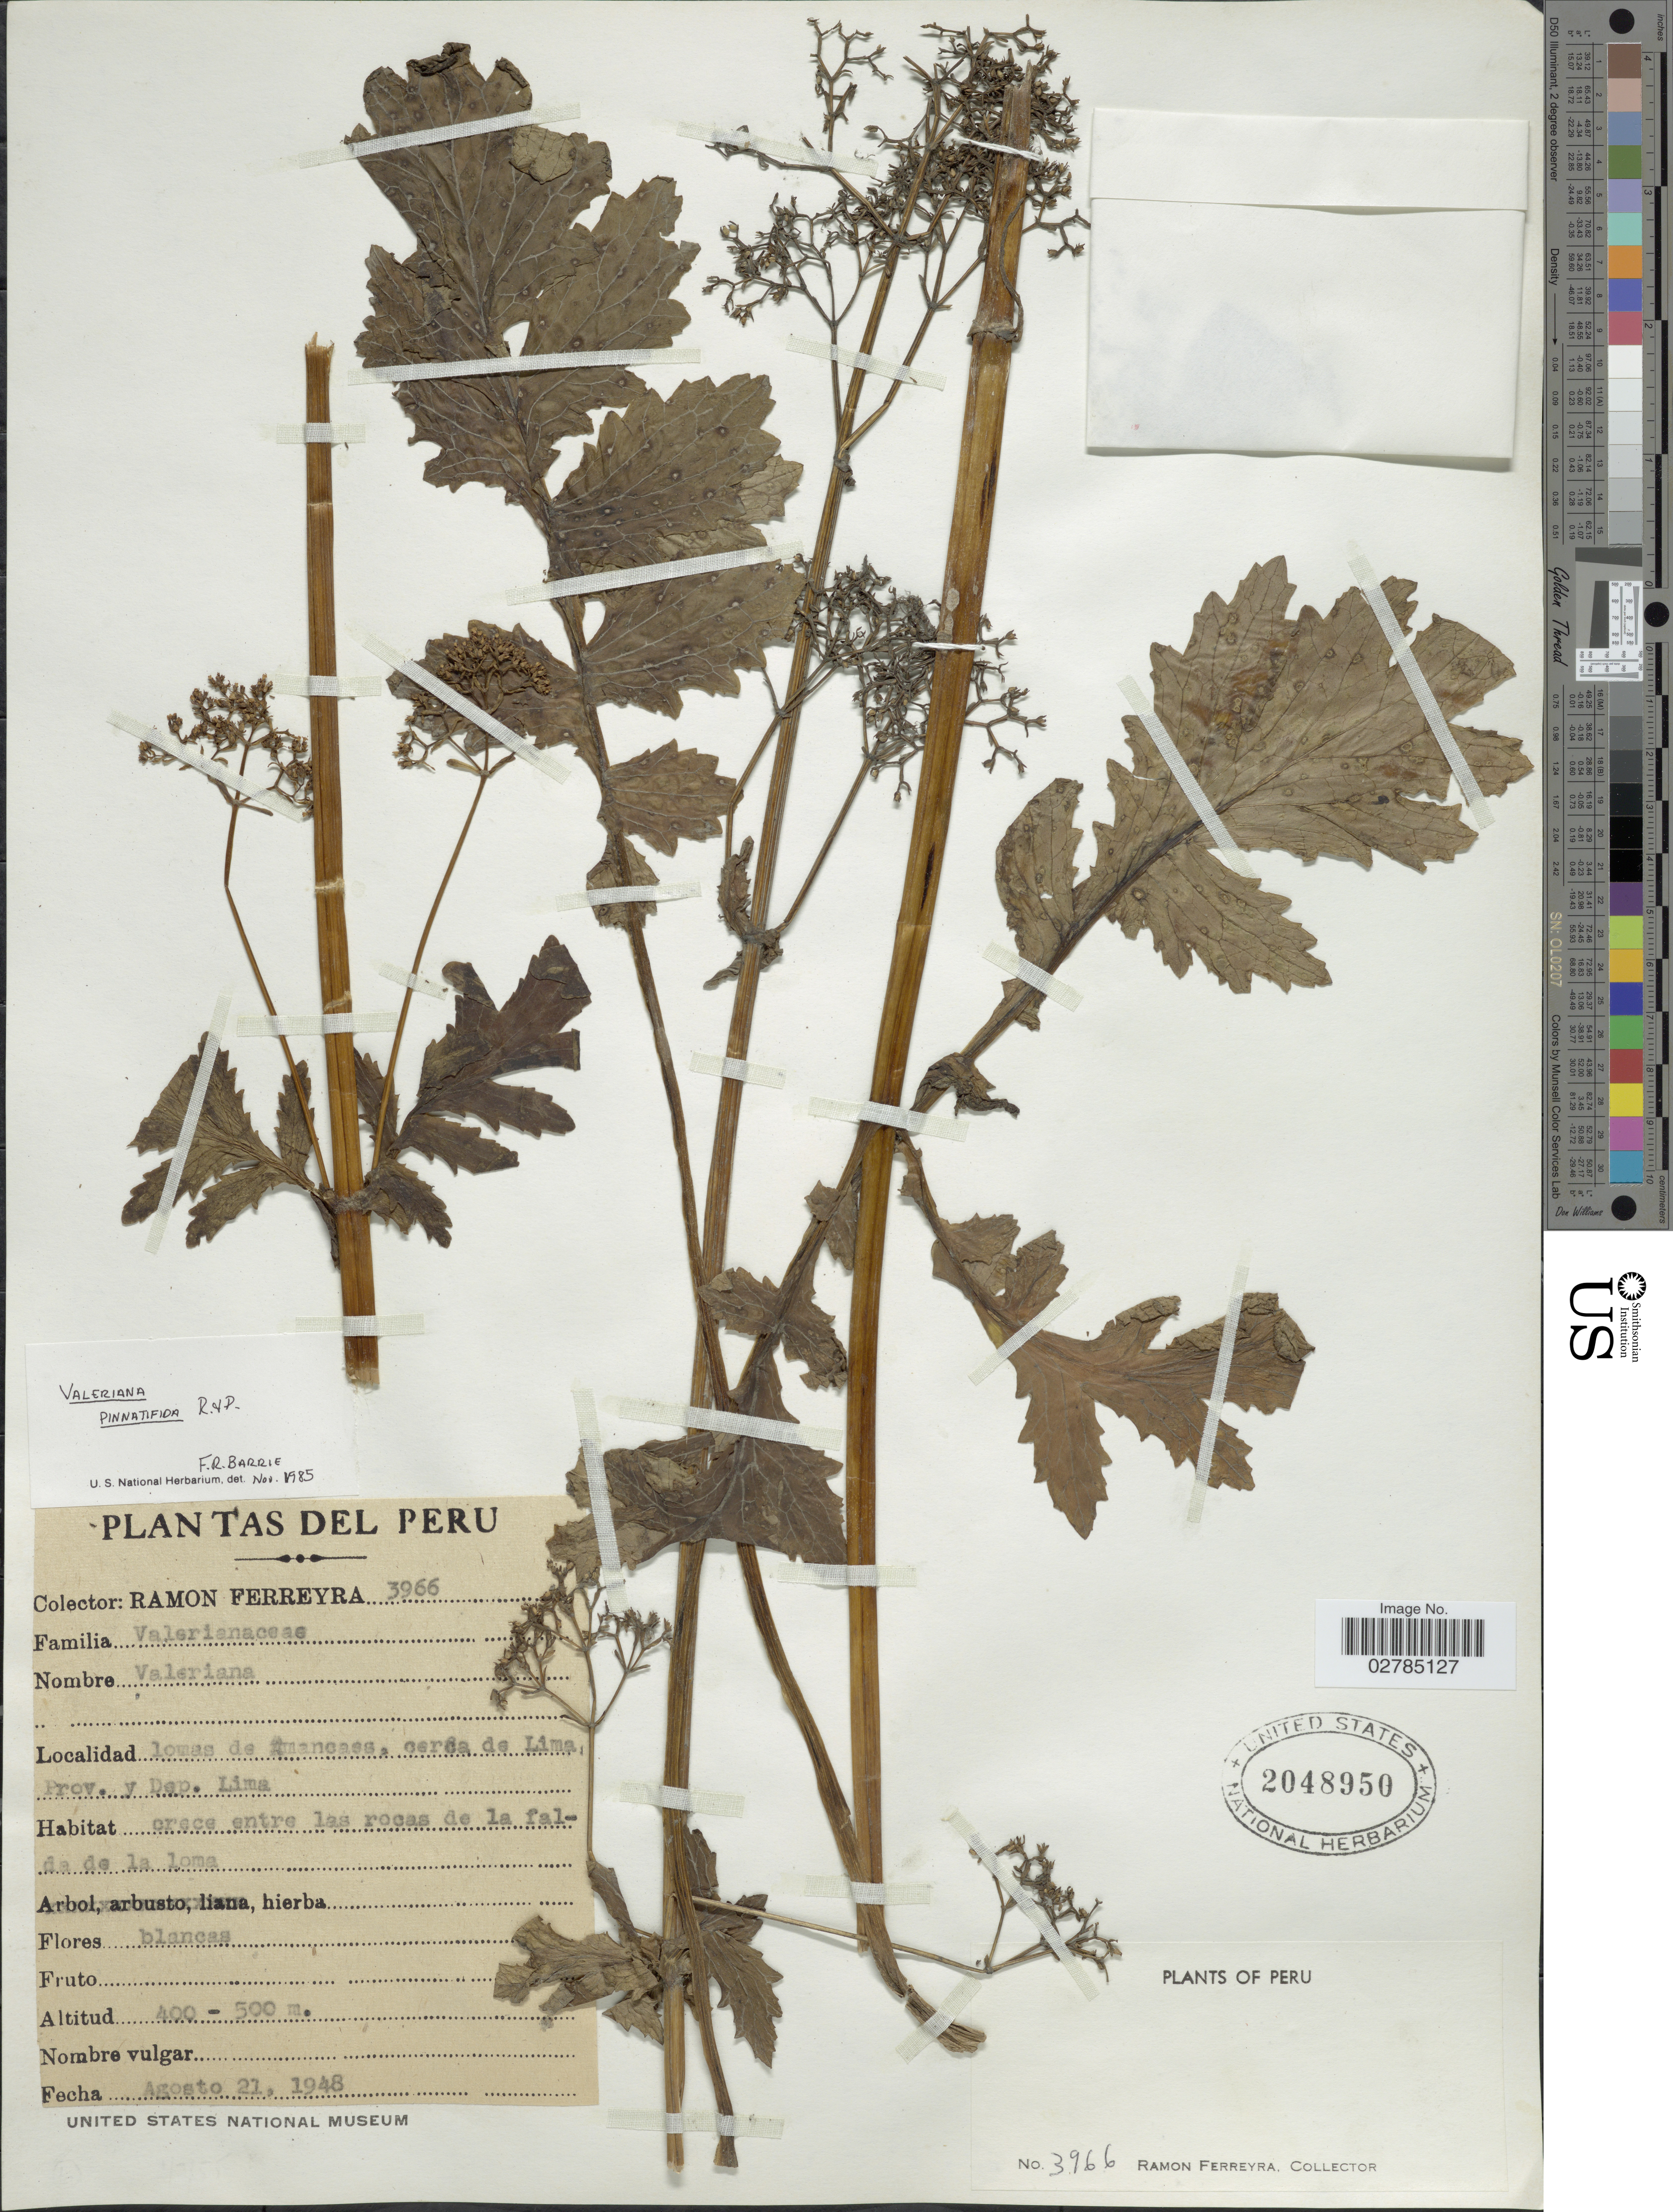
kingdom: Plantae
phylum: Tracheophyta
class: Magnoliopsida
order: Dipsacales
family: Caprifoliaceae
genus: Valeriana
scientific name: Valeriana pinnatifida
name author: Ruiz & Pav.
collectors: R. A. Ferreyra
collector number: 3966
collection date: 1948-08-21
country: Peru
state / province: Lima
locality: Lomas de Amancaes, cerca de Lima, Prov. y Dep. Lima.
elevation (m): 400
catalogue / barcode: US 2048950